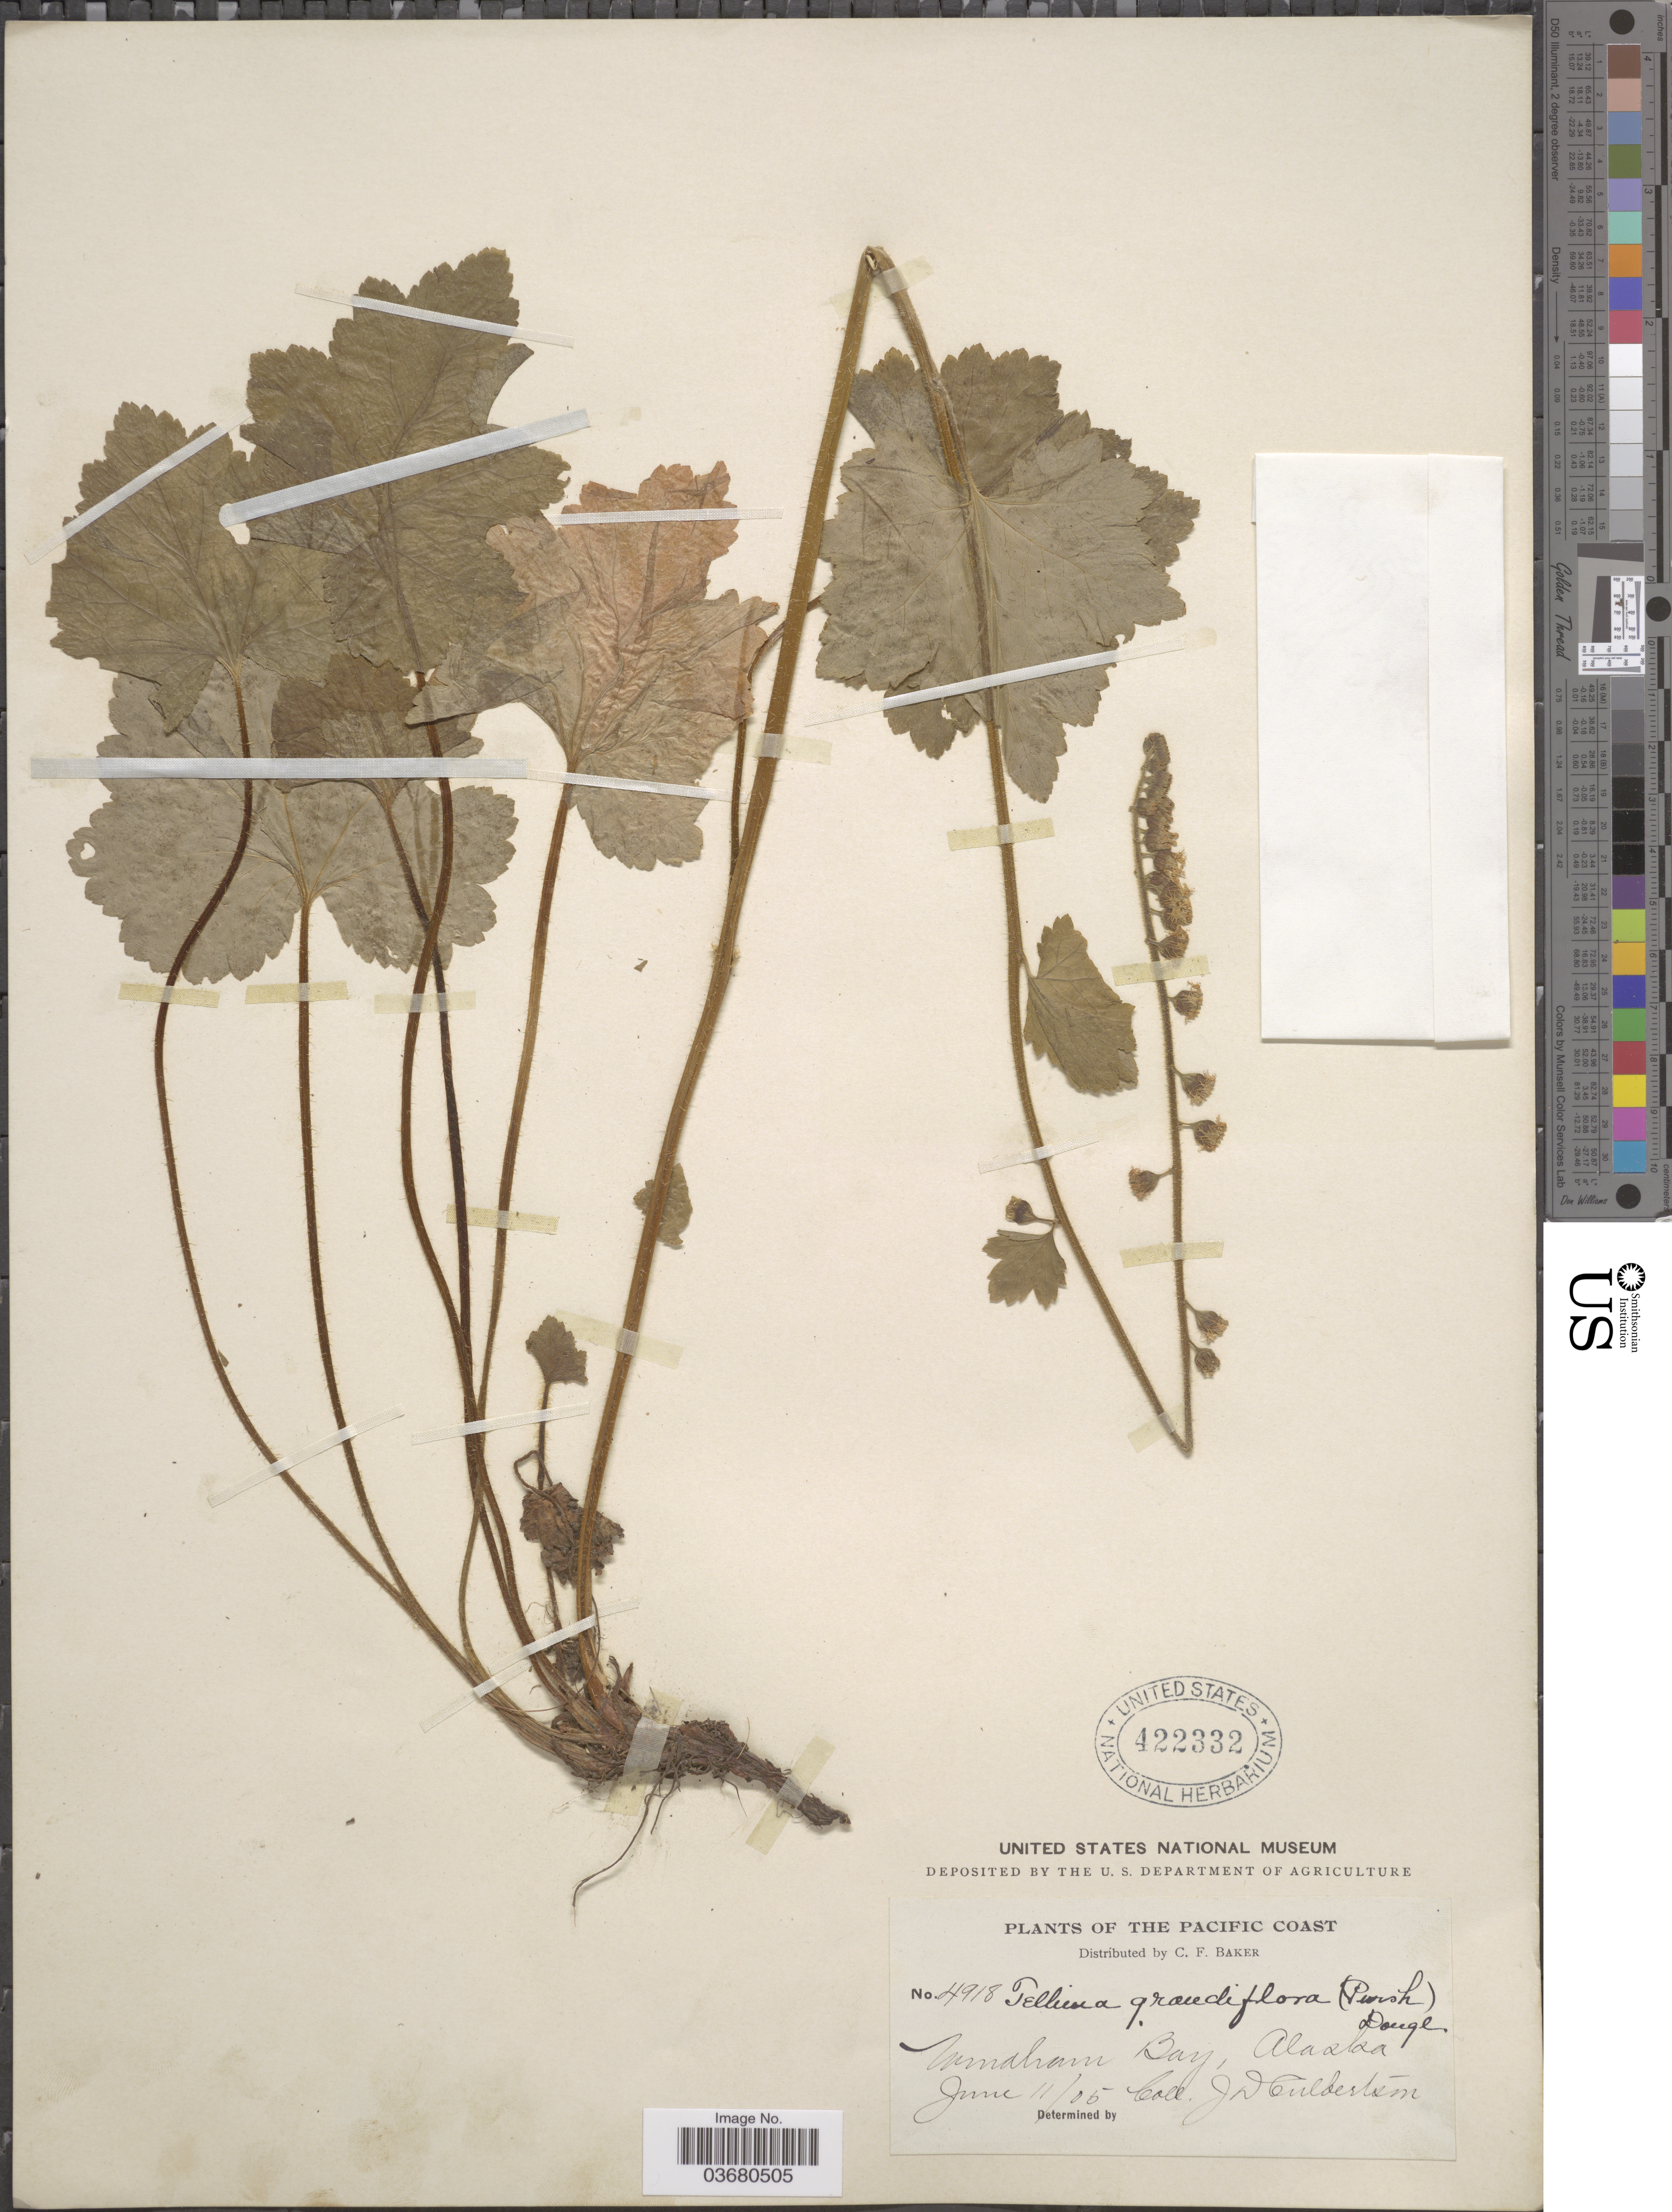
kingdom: Plantae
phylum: Tracheophyta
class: Magnoliopsida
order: Saxifragales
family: Saxifragaceae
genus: Tellima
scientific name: Tellima grandiflora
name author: (Pursh) Douglas ex Lindl.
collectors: J. Culbertson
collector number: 4918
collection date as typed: Transcribed d/m/y: 11/6/5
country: United States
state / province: Alaska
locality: The Pacific Coast. Windham Bay.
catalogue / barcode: US 422332